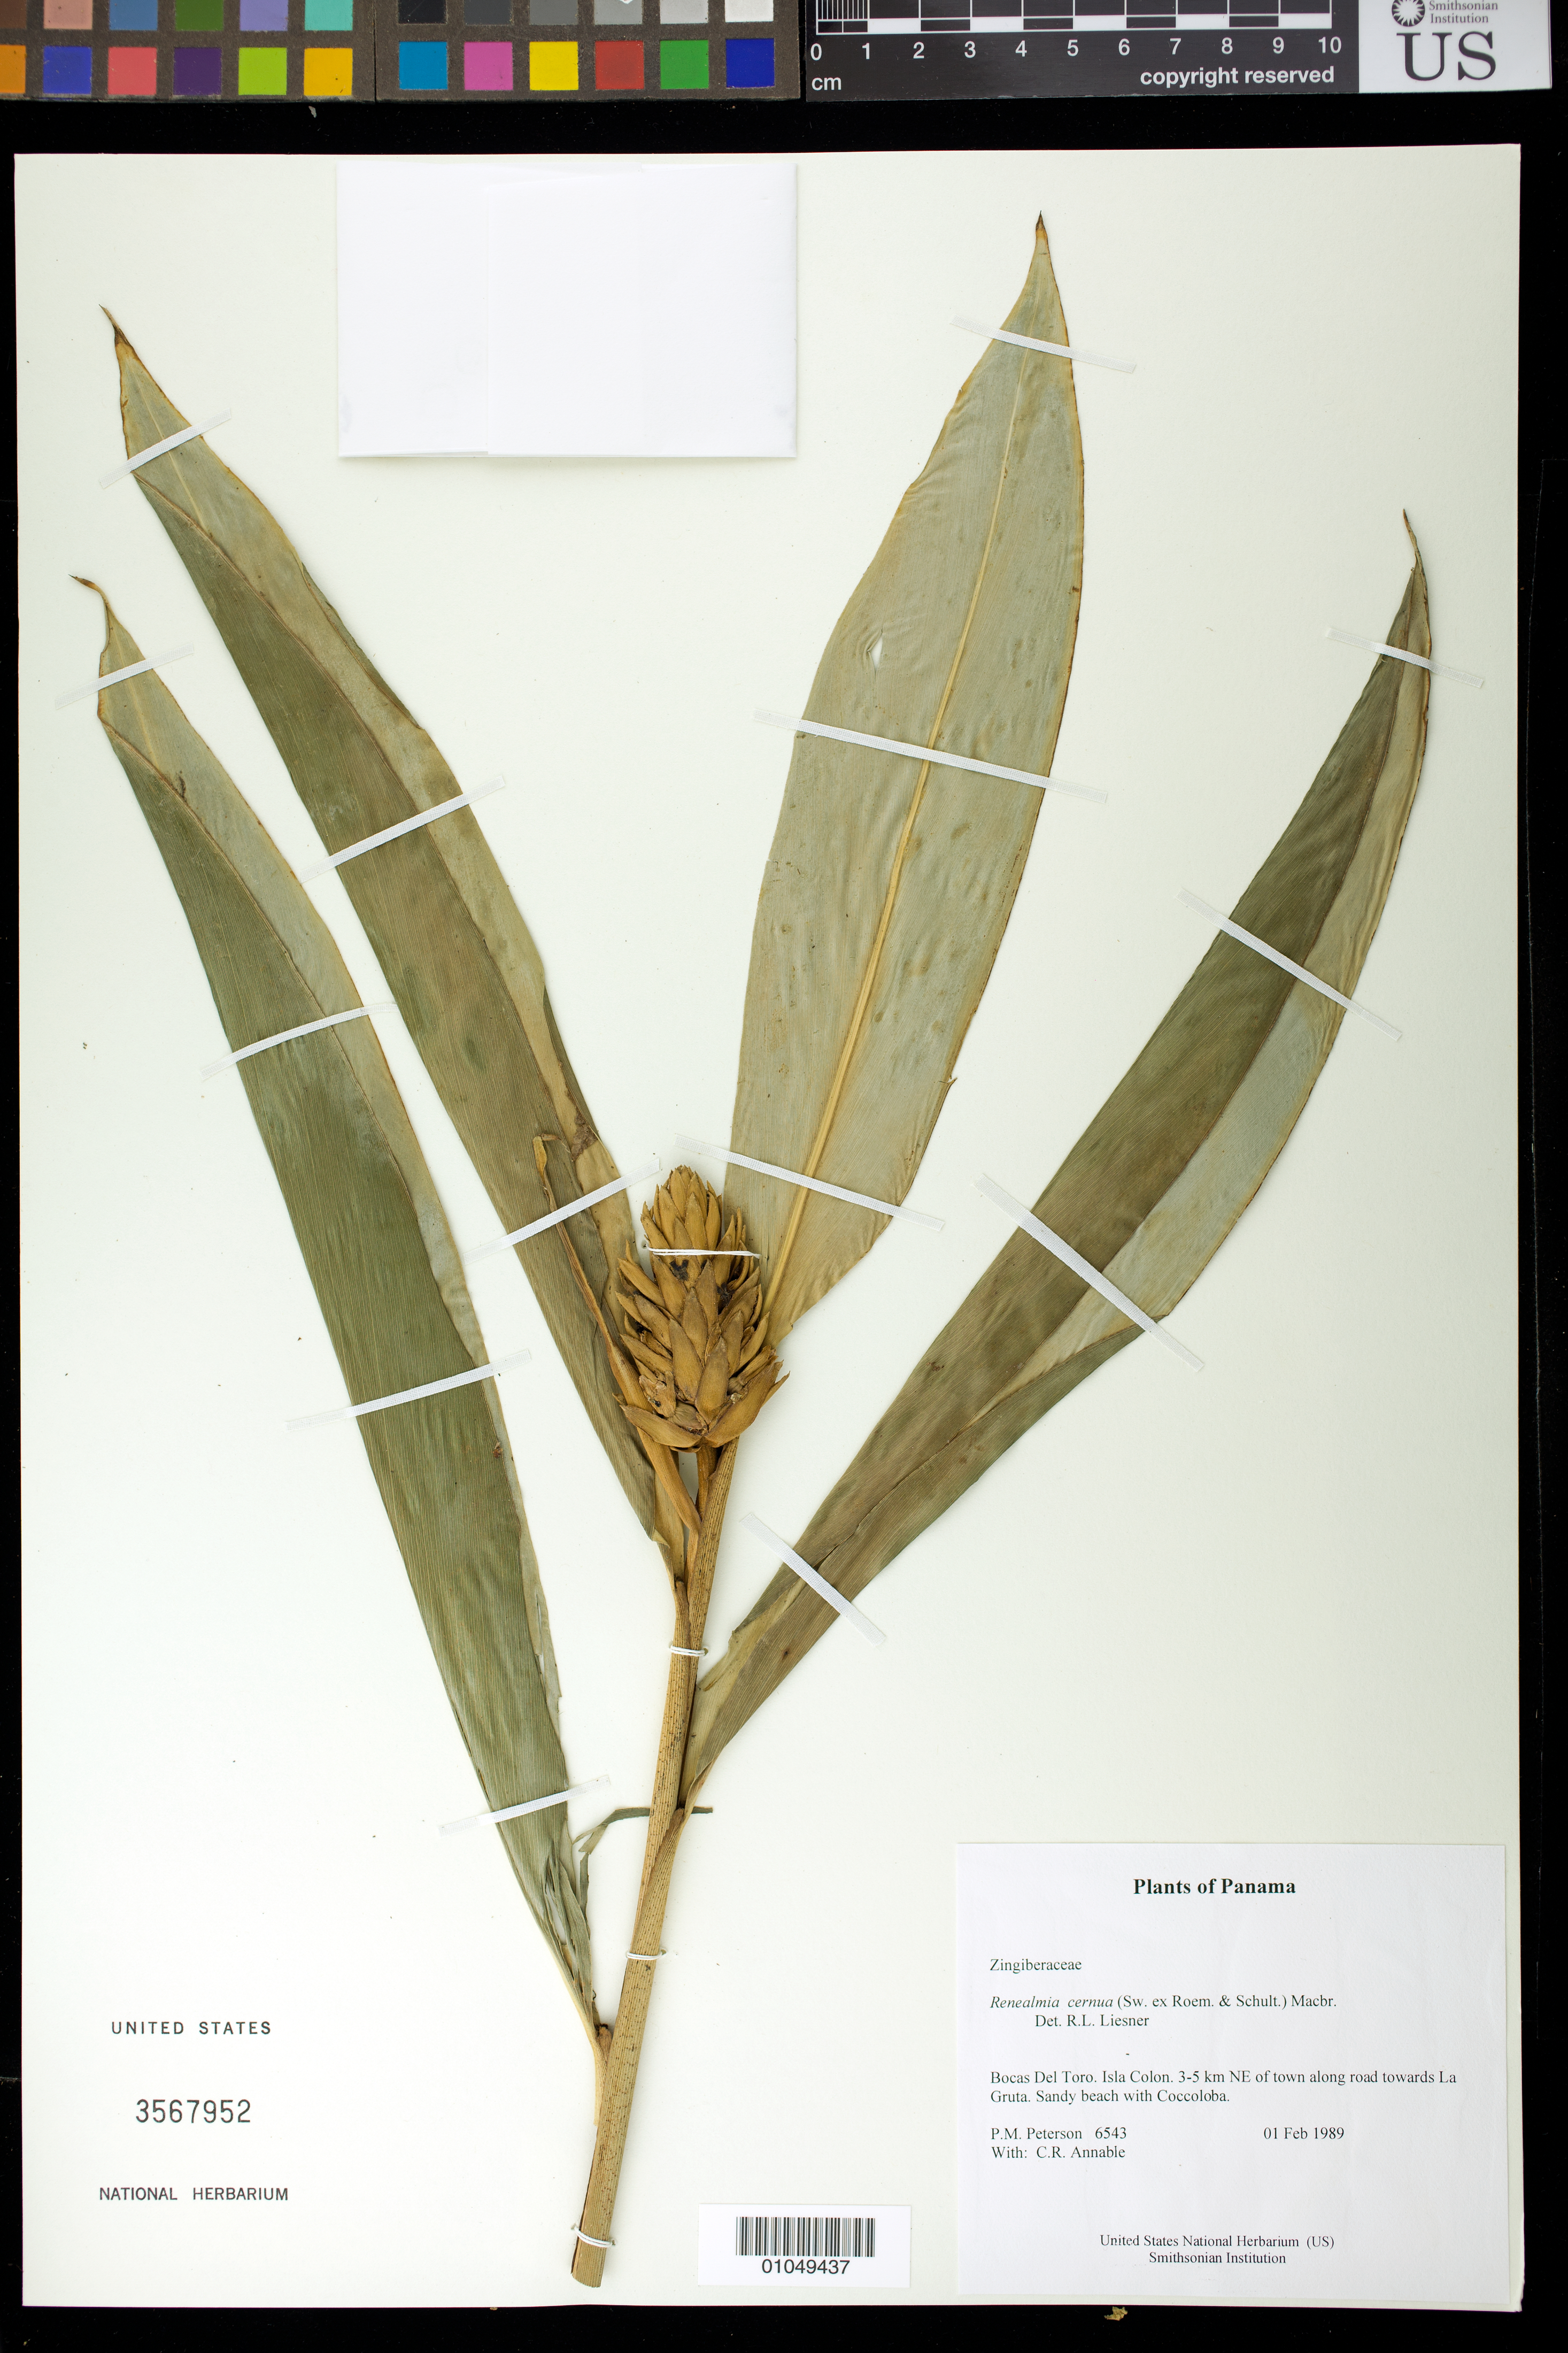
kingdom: Plantae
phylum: Tracheophyta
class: Liliopsida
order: Zingiberales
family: Zingiberaceae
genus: Renealmia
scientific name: Renealmia cernua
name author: (Sw. ex Roem. & Schult.) J.F. Macbr.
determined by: Liesner, R. L.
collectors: P. M. Peterson & C. R. Annable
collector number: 06543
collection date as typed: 01 Feb 1989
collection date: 1989-02-01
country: Panama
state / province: Bocas del Toro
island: Colón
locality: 3-5 km NE of town along road towards La Gruta.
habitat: Sandy beach with Coccoloba.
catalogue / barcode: US 3567952